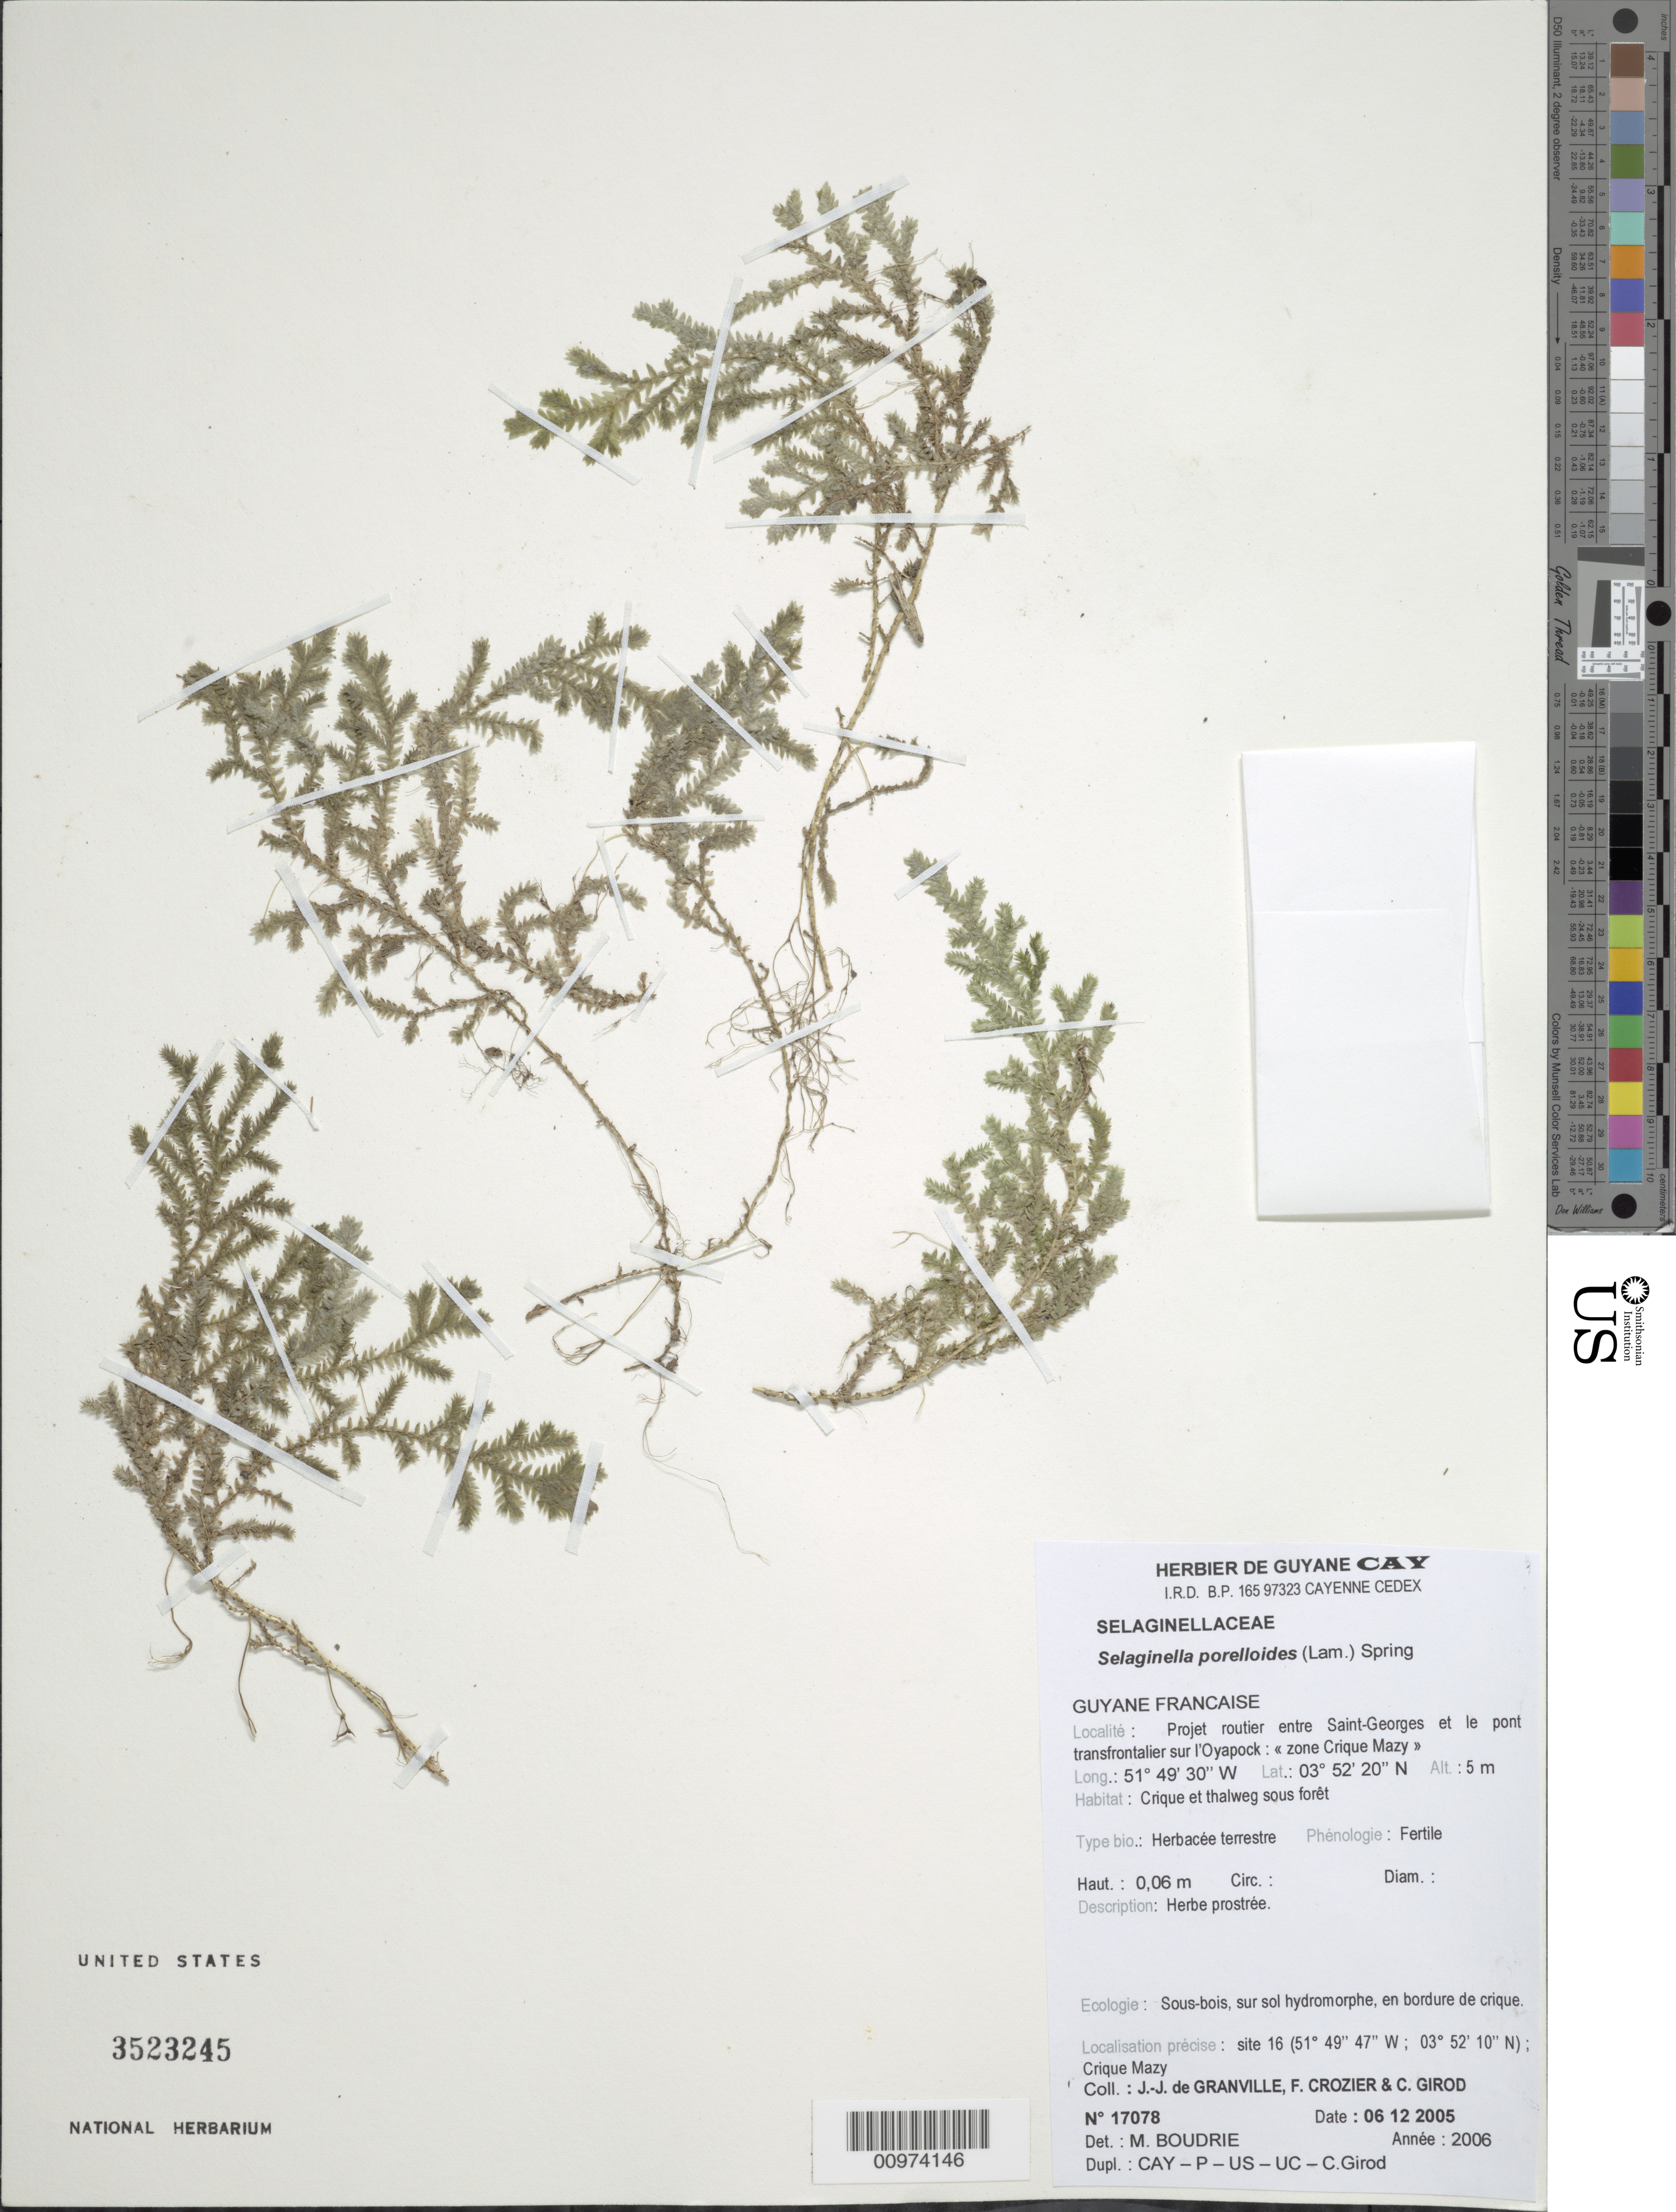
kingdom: Plantae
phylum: Tracheophyta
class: Lycopodiopsida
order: Selaginellales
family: Selaginellaceae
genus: Selaginella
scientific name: Selaginella porelloides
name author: (Lam.) Spring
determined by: Boudrie, M.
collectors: J.-J. de Granville, F. Crozier & C. Girod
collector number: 17078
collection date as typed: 6-Dec-05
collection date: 2005-12-06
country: French Guiana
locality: Projet routier entre Saint Georges et le pont transfrontalier sur l'Oyapock, "zone Crique Mazy"; site 16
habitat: Crique et thalweg sous foret; sous-bois, sur sol hydromorphe, en bordure de crique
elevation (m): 5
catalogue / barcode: US 3523245